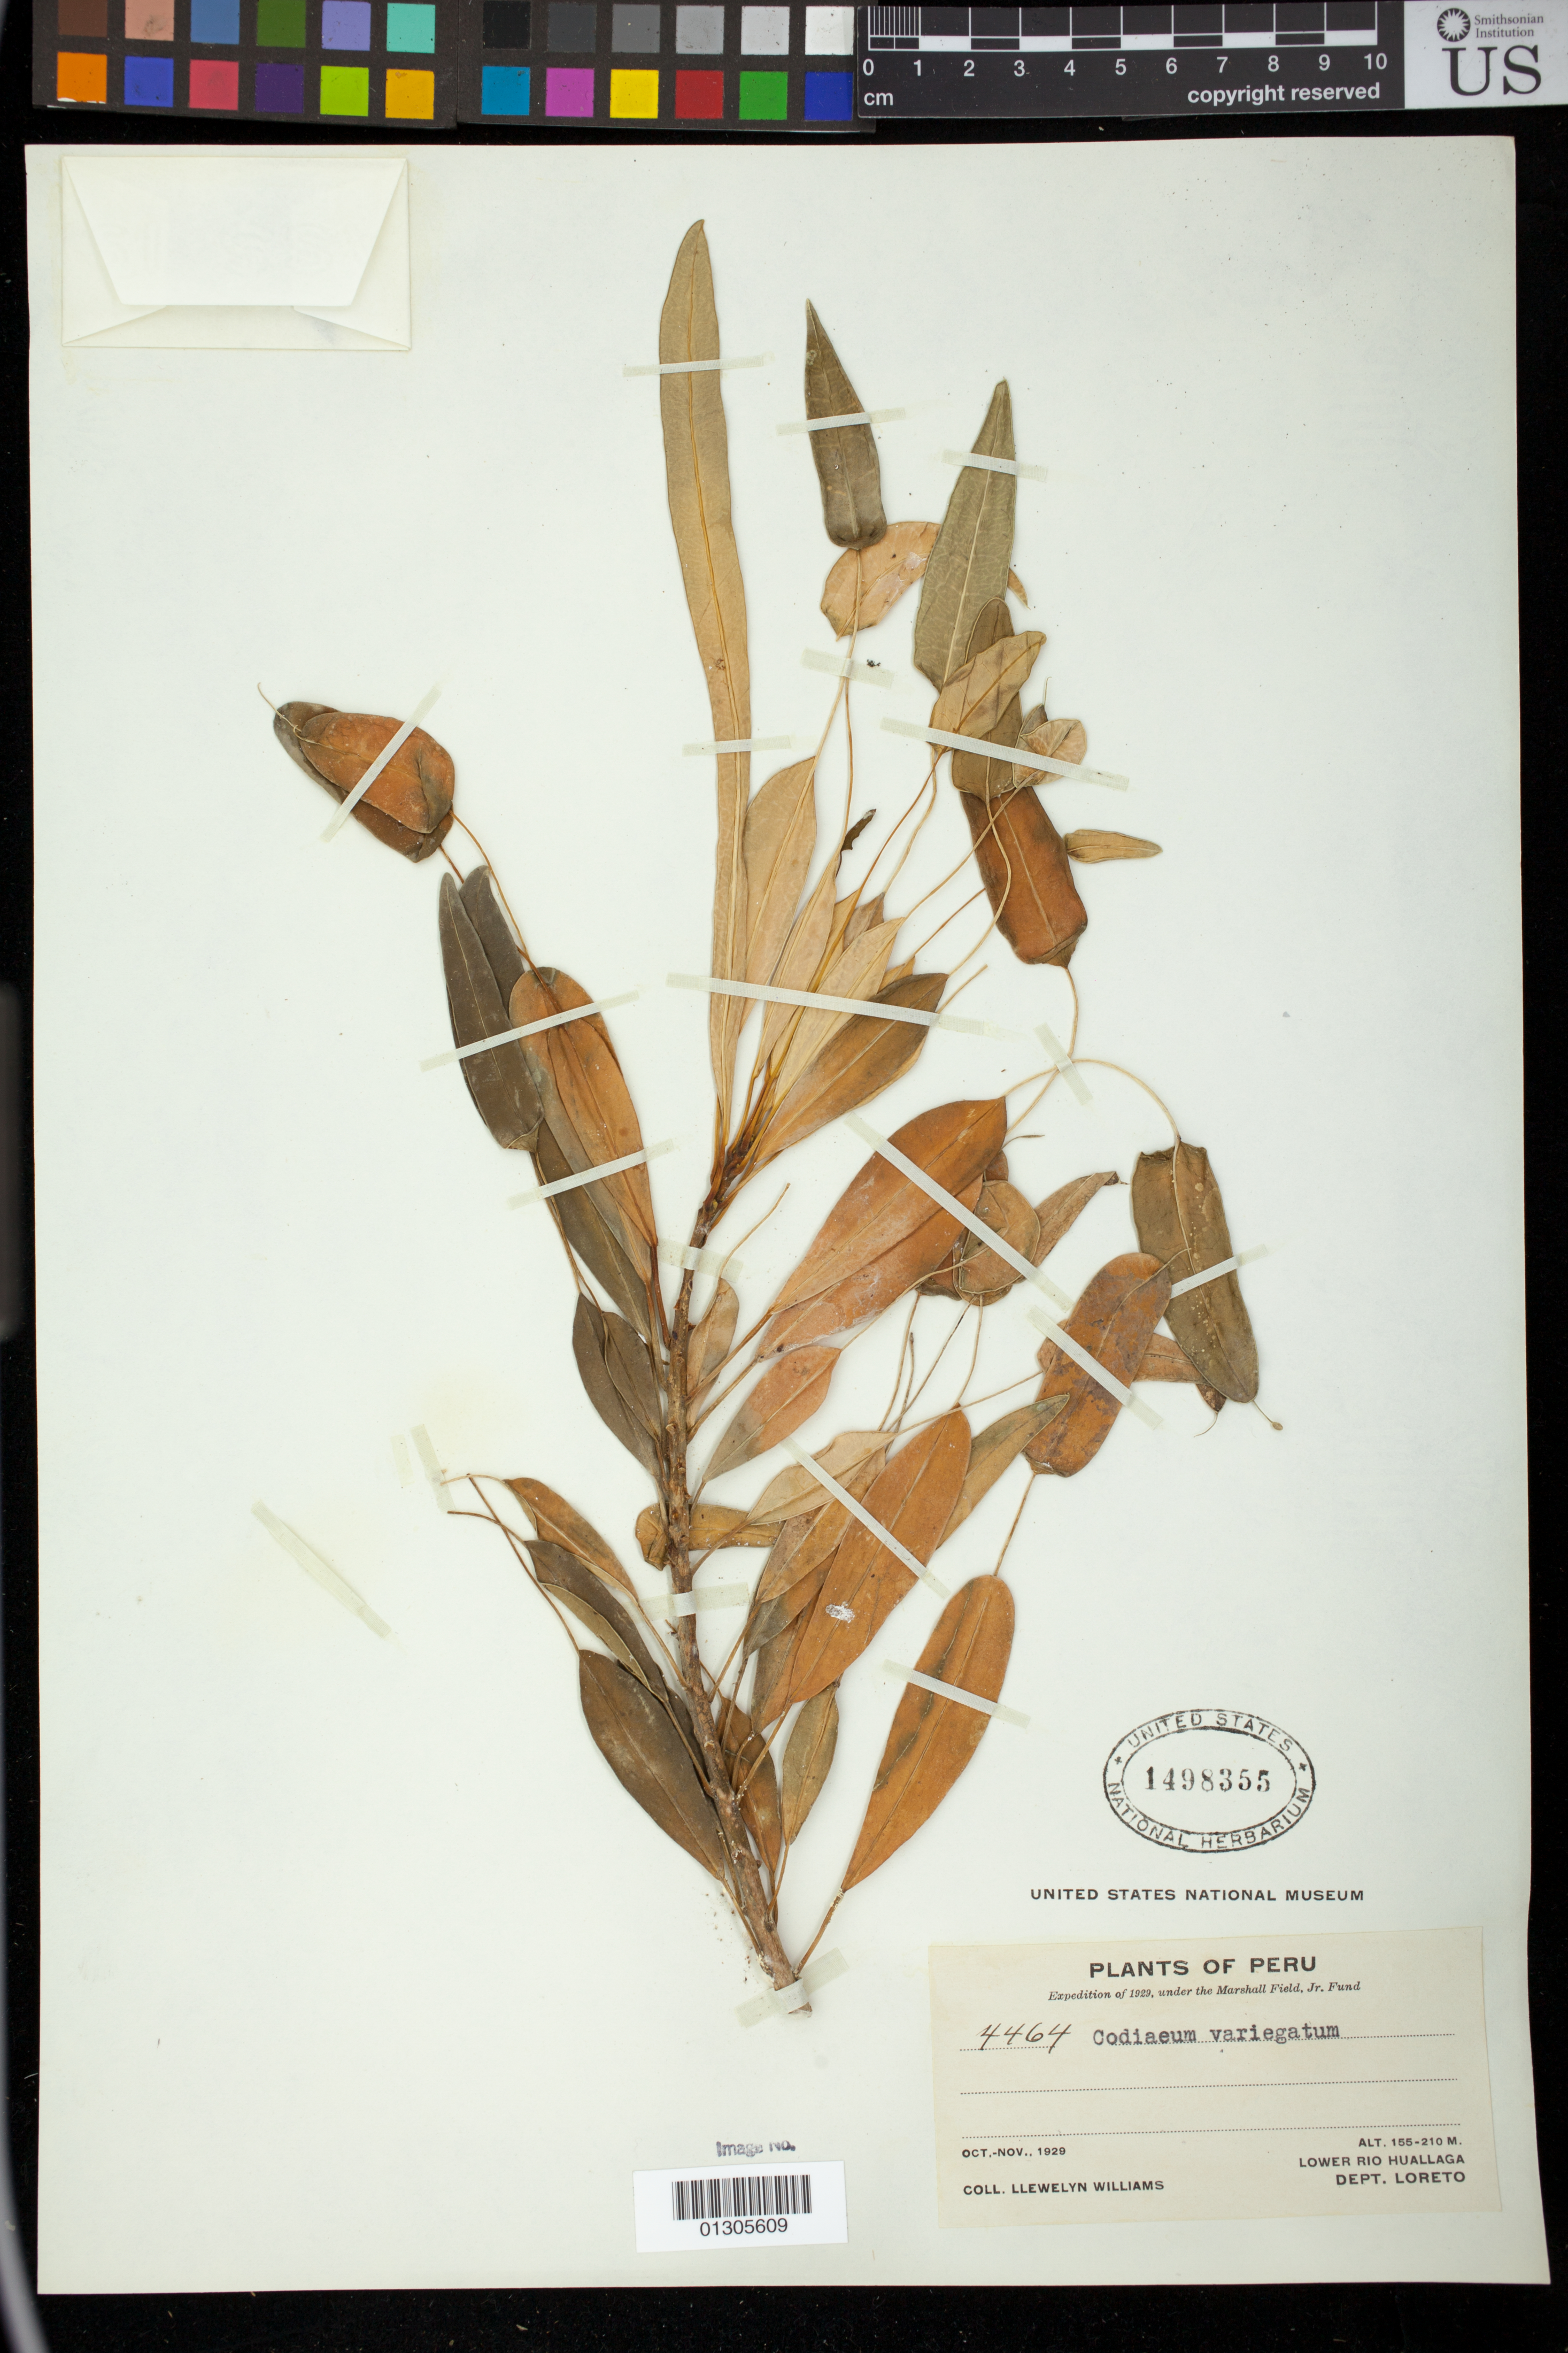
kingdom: Plantae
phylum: Tracheophyta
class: Magnoliopsida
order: Malpighiales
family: Euphorbiaceae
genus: Codiaeum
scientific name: Codiaeum variegatum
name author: (L.) Rumph. ex A. Juss.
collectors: L. Williams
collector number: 4464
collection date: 1929-10/1929-11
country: Peru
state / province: Loreto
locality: Lower Rio Huallaga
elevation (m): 155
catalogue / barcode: US 1498355